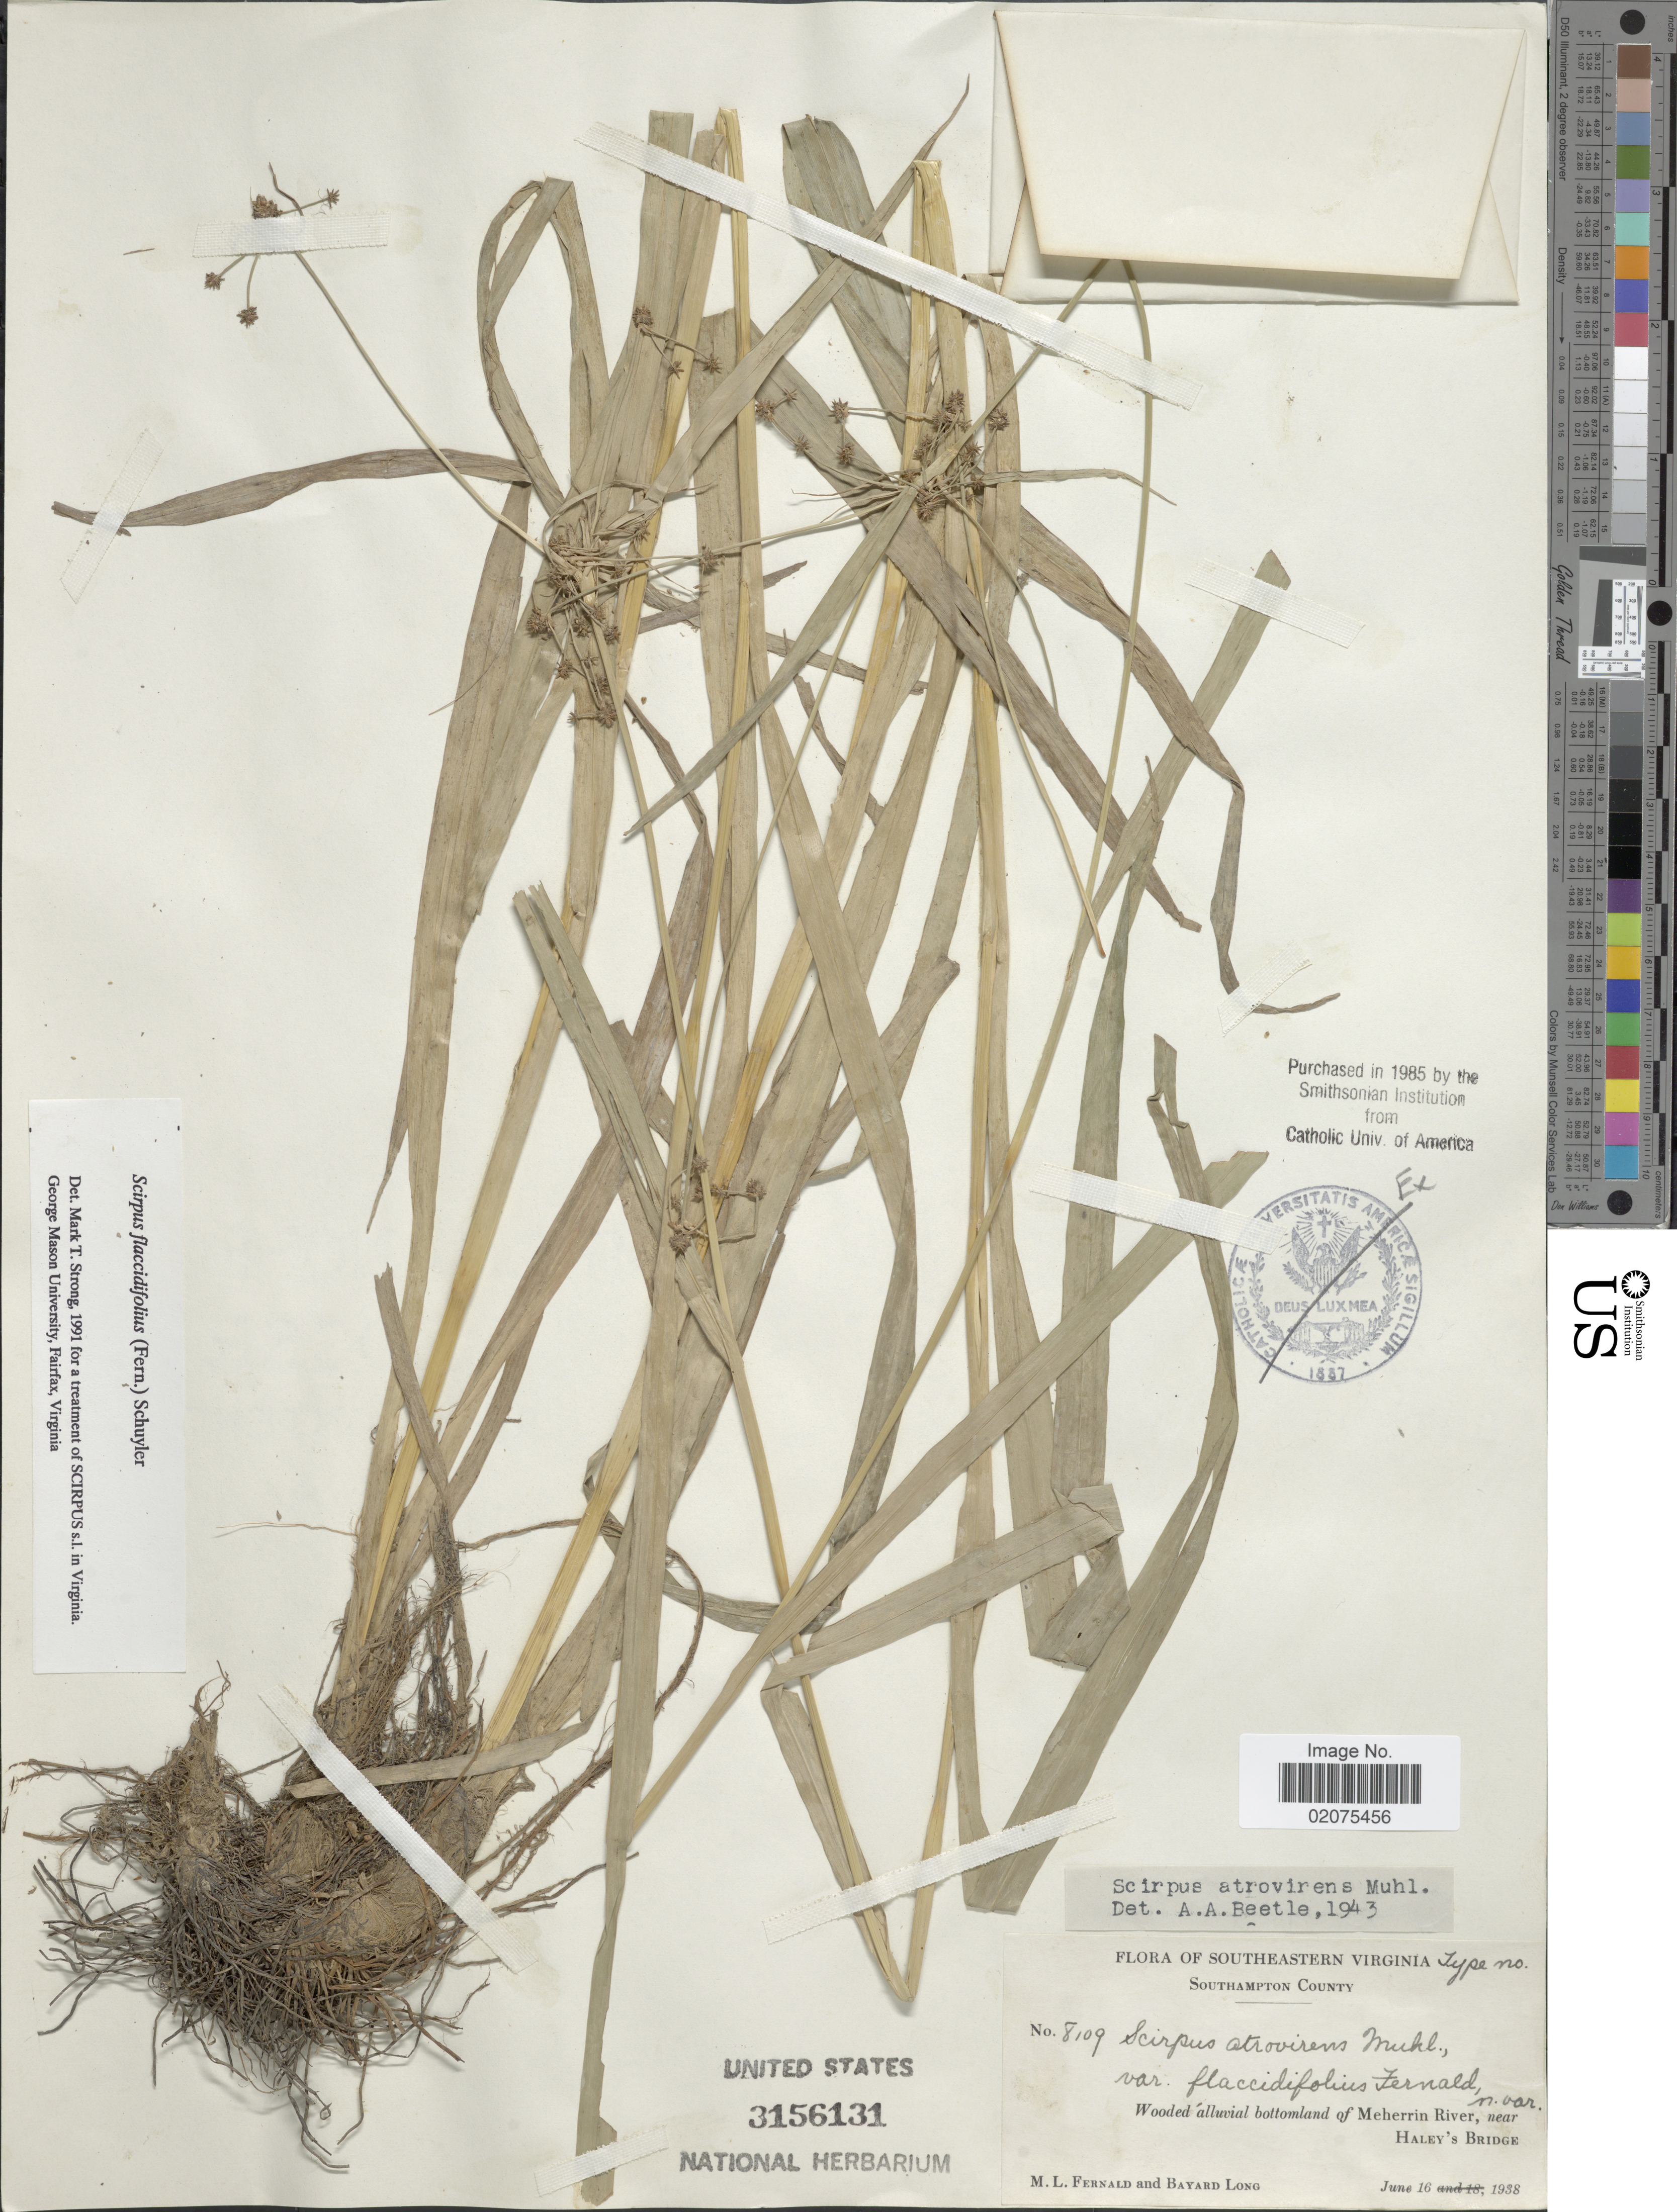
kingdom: Plantae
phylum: Tracheophyta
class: Liliopsida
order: Poales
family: Cyperaceae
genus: Scirpus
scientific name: Scirpus flaccidifolius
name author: (Fernald) Schuyler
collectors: M. L. Fernald & B. Long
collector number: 8109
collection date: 1938-06-16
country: United States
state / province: Virginia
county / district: Southampton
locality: Southeastern Virginia. Southampton County. Wooded alluvial bottomland of Meherrin River, near Haley's Bridge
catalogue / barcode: US 3156131